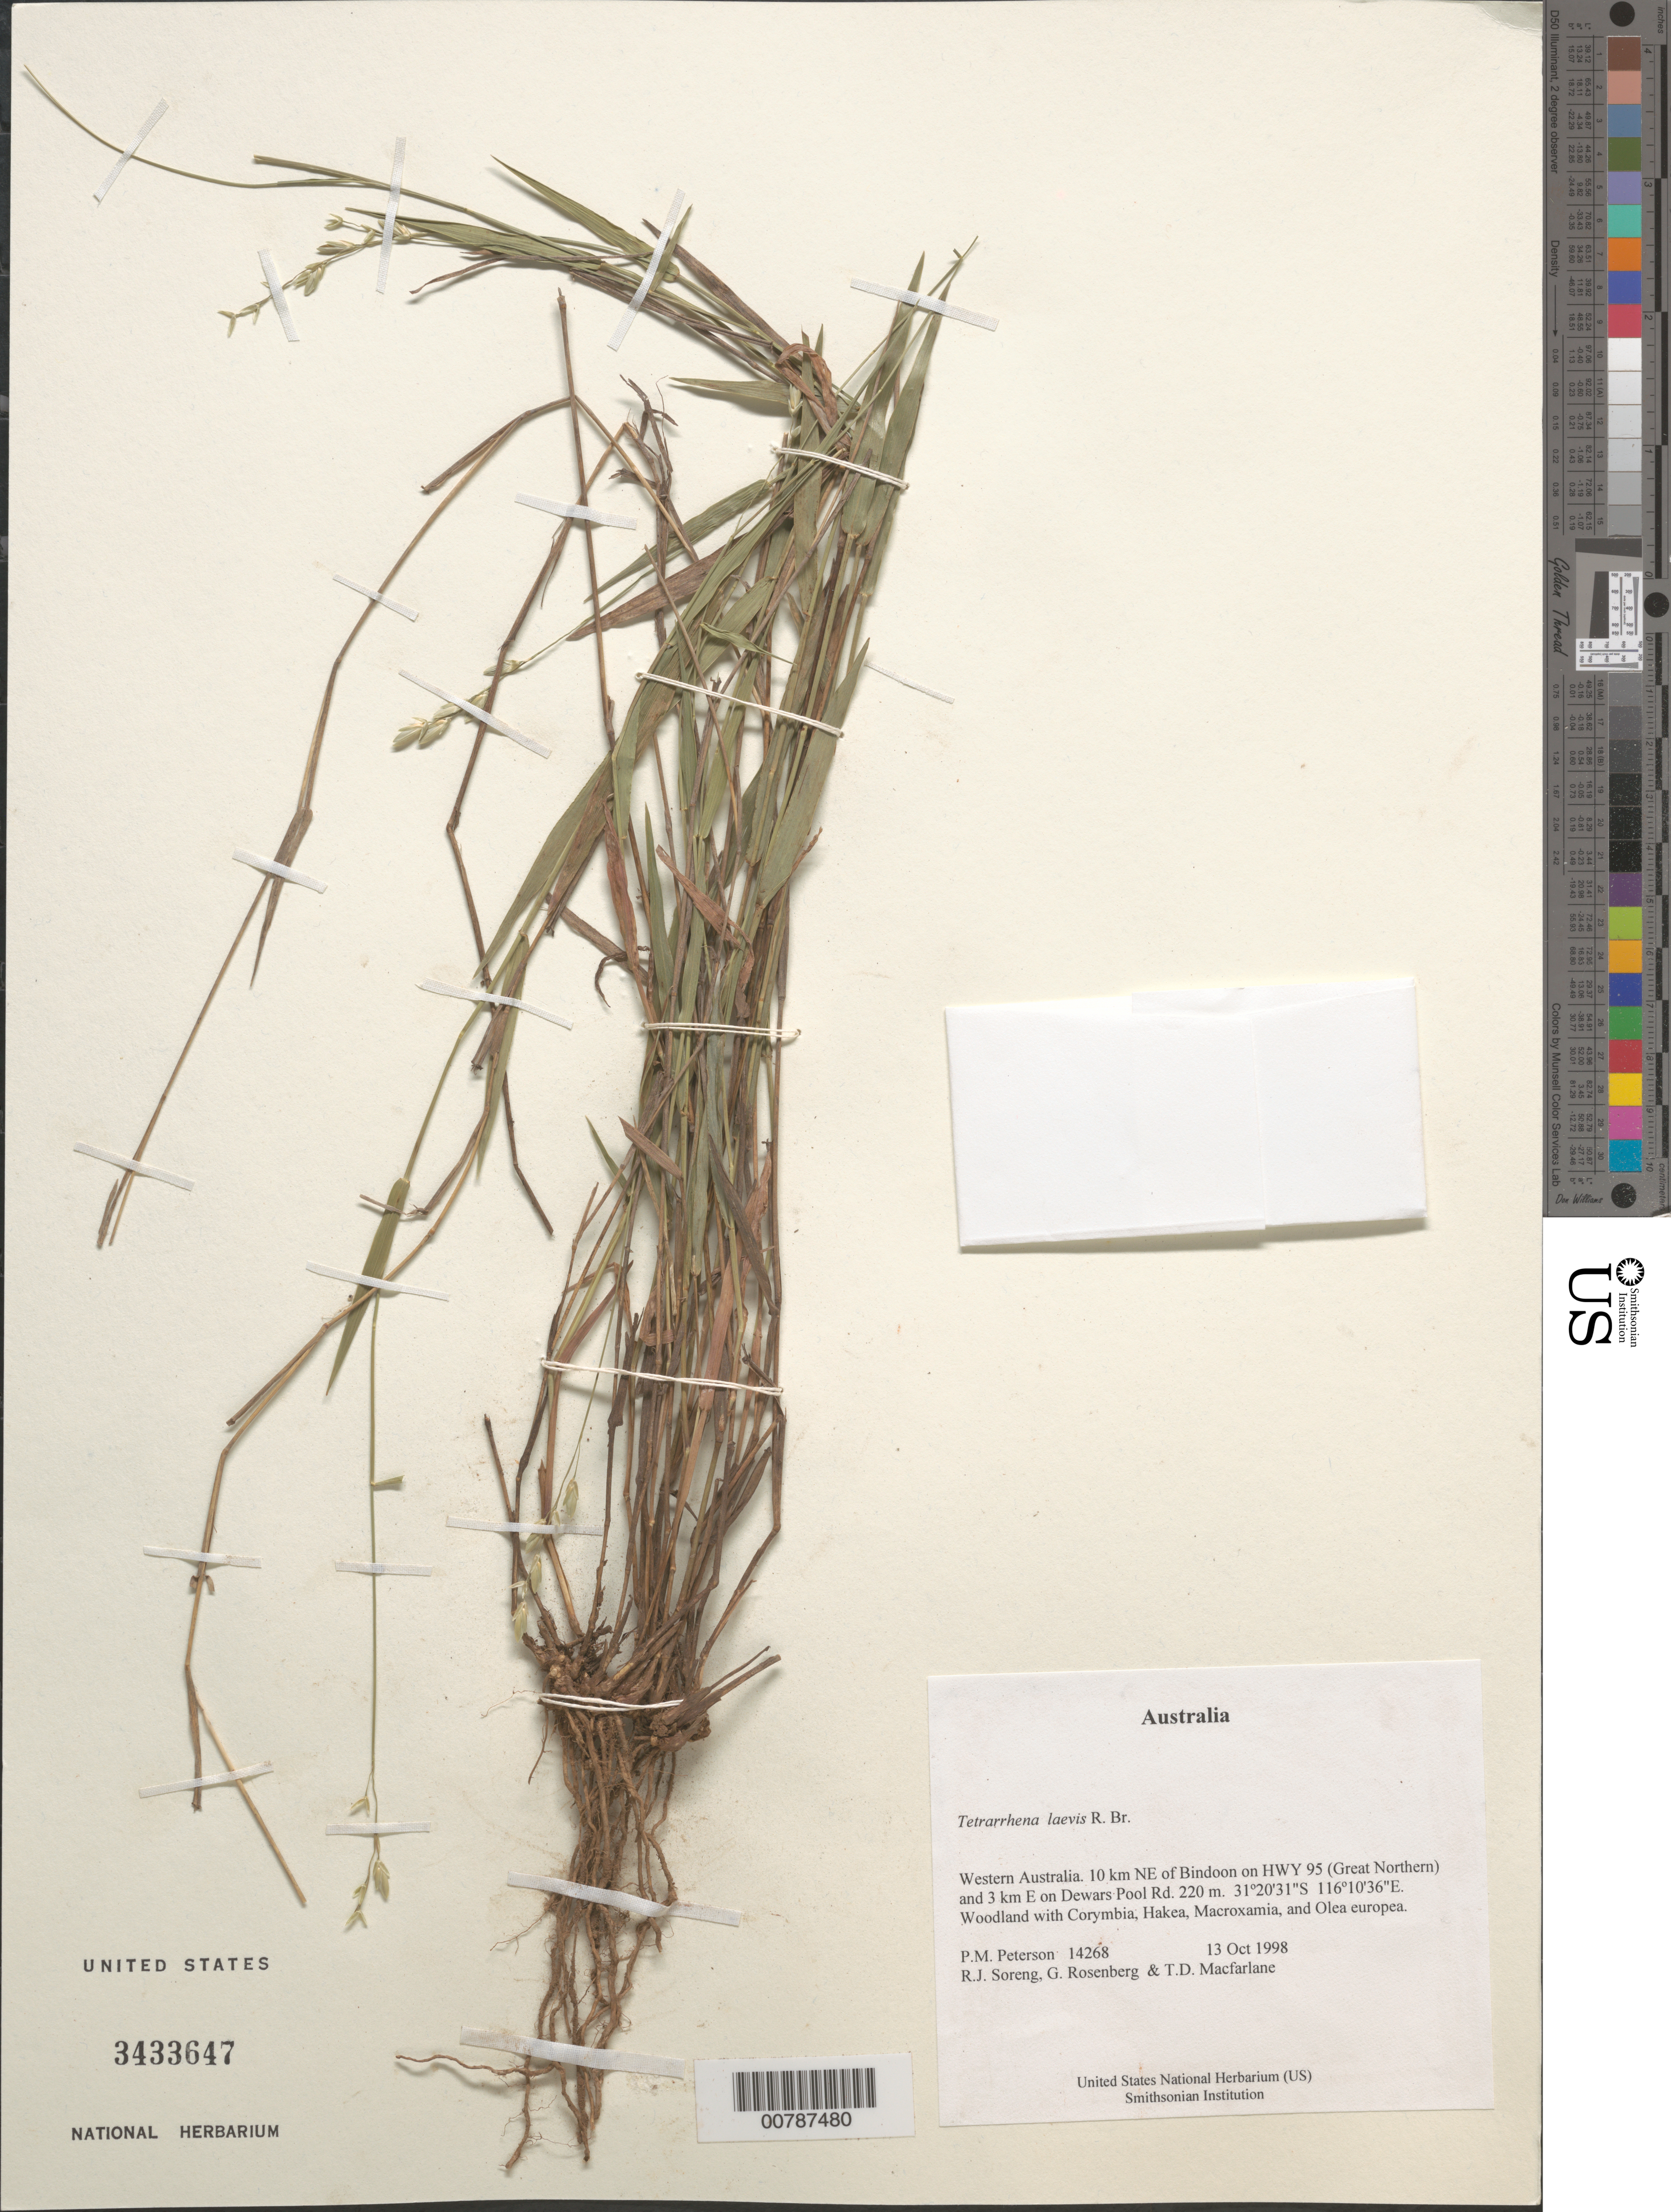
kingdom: Plantae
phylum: Tracheophyta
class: Liliopsida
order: Poales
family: Poaceae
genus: Tetrarrhena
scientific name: Tetrarrhena laevis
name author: R. Br.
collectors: P. M. Peterson, R. J. Soreng, G. Rosenberg & T. Macfarlane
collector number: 14268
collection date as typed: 13 Oct 1998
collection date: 1998-10-13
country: Australia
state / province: Western Australia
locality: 10 km NE of Bindoon on HWY 95 (Great Northern) and 3 km E on Dewars Pool Rd.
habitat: Woodland with Corymbia, Hakea, Macroxamia, and Olea europea.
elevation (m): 220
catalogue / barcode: US 3433647